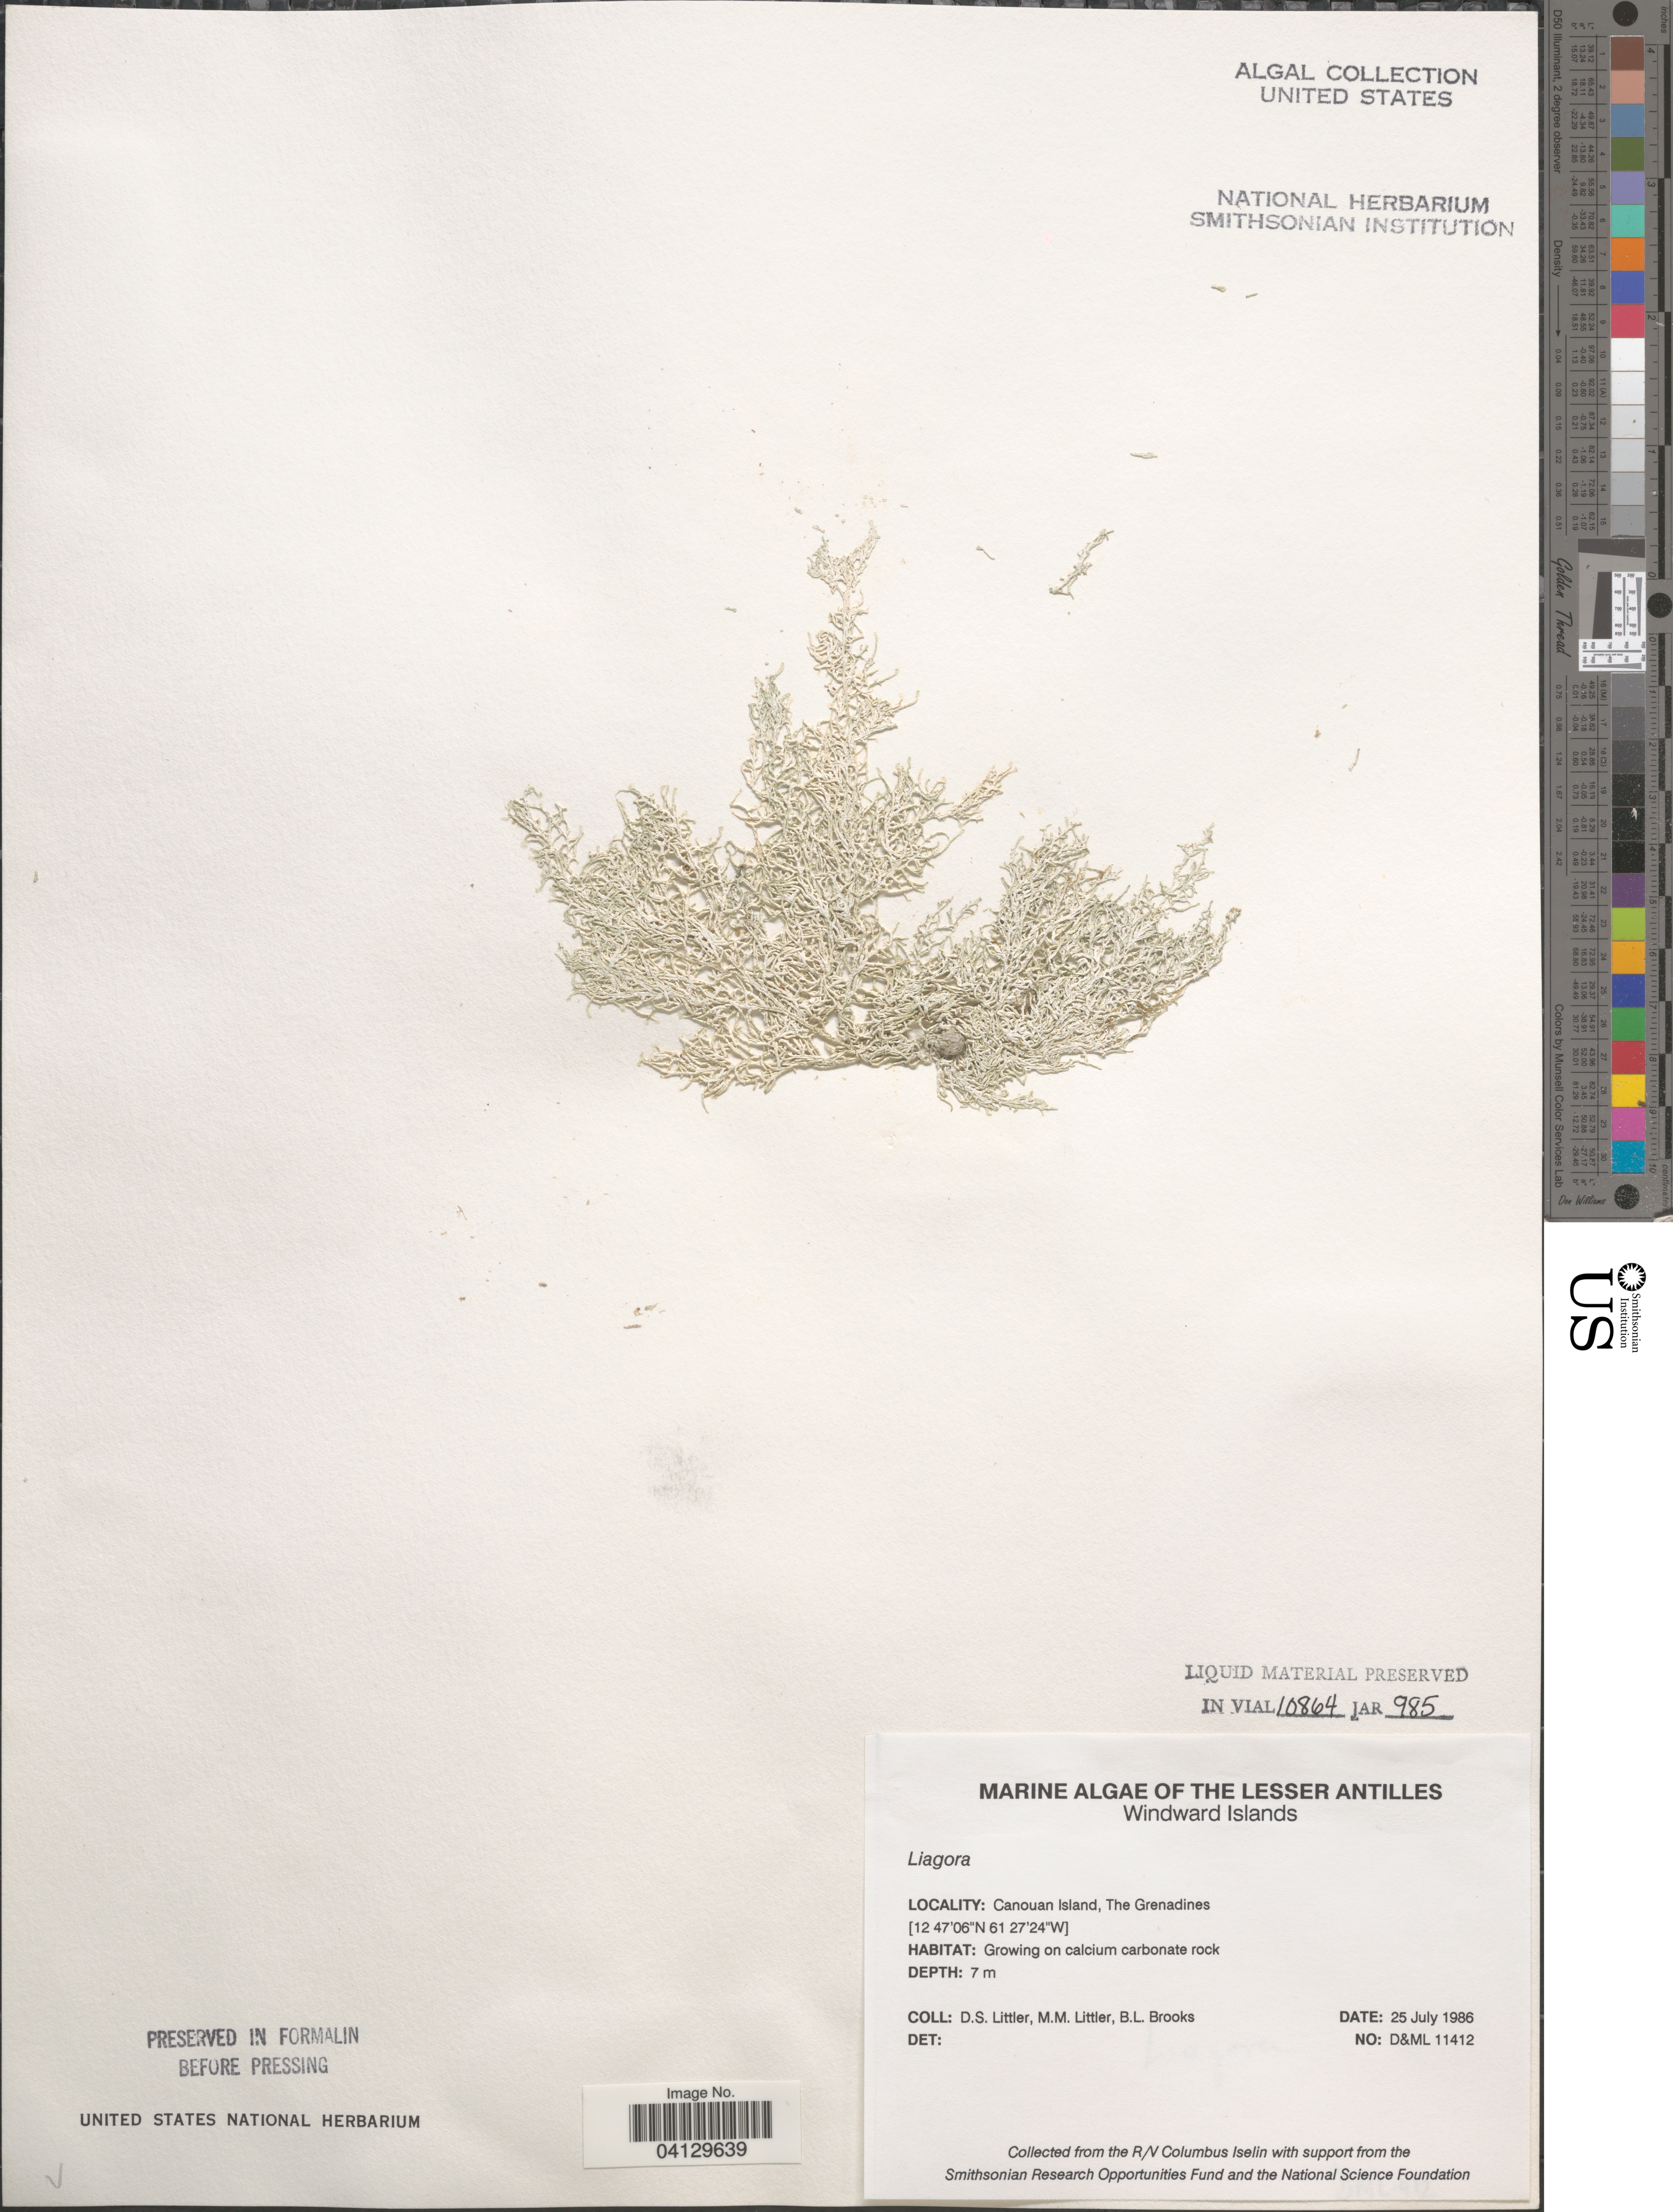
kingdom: Plantae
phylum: Rhodophyta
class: Florideophyceae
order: Nemaliales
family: Liagoraceae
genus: Liagora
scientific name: Liagora sp.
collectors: D. S. Littler & B. Brooks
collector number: D&ML11412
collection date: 1986-07-25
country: St. Vincent - Grenadines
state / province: Grenadines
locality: The Lesser Antilles. Windward Islands. Canouan Island, The Grenadines.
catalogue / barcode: US 328635